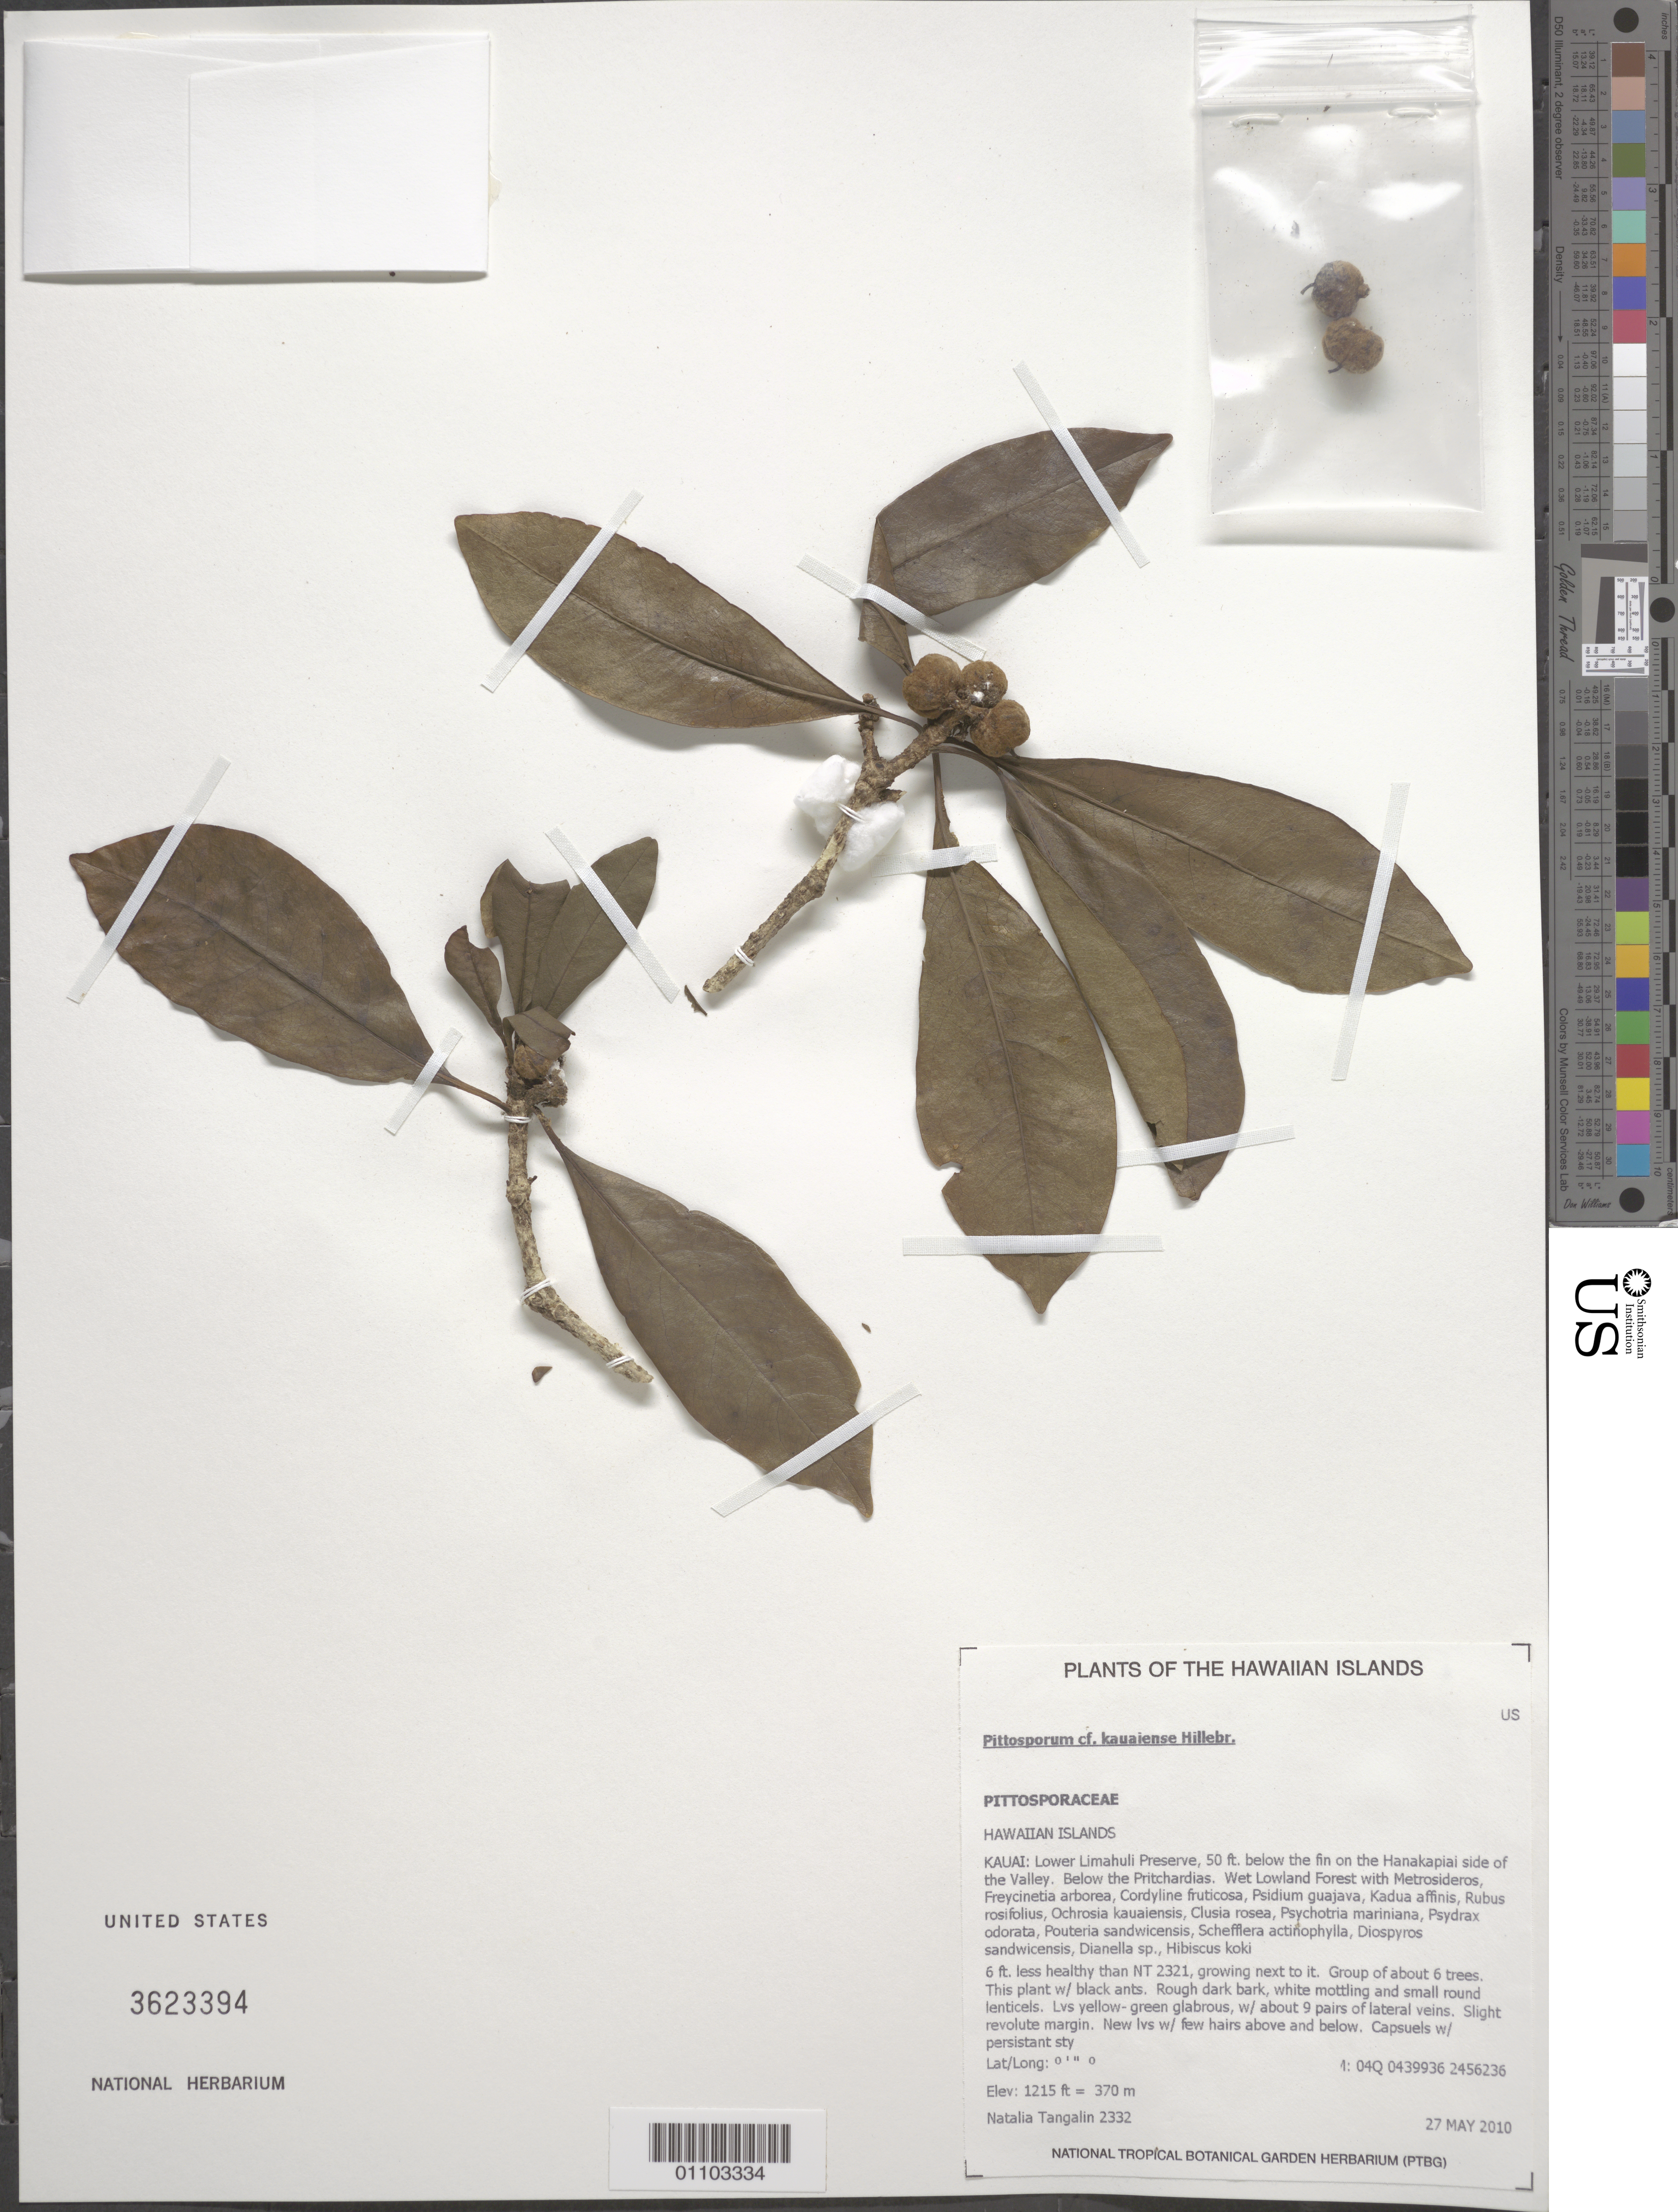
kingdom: Plantae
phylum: Tracheophyta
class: Magnoliopsida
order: Apiales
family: Pittosporaceae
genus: Pittosporum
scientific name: Pittosporum kauaiense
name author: Hillebr.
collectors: N. Tangalin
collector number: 2332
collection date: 2010-05-27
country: United States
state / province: Hawaii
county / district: Kaui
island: Kaua'i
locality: Lower Limahuli Preserve, 50 ft. below the fin on the Hanakapiai side of the valley.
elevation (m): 370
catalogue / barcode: US 3623394